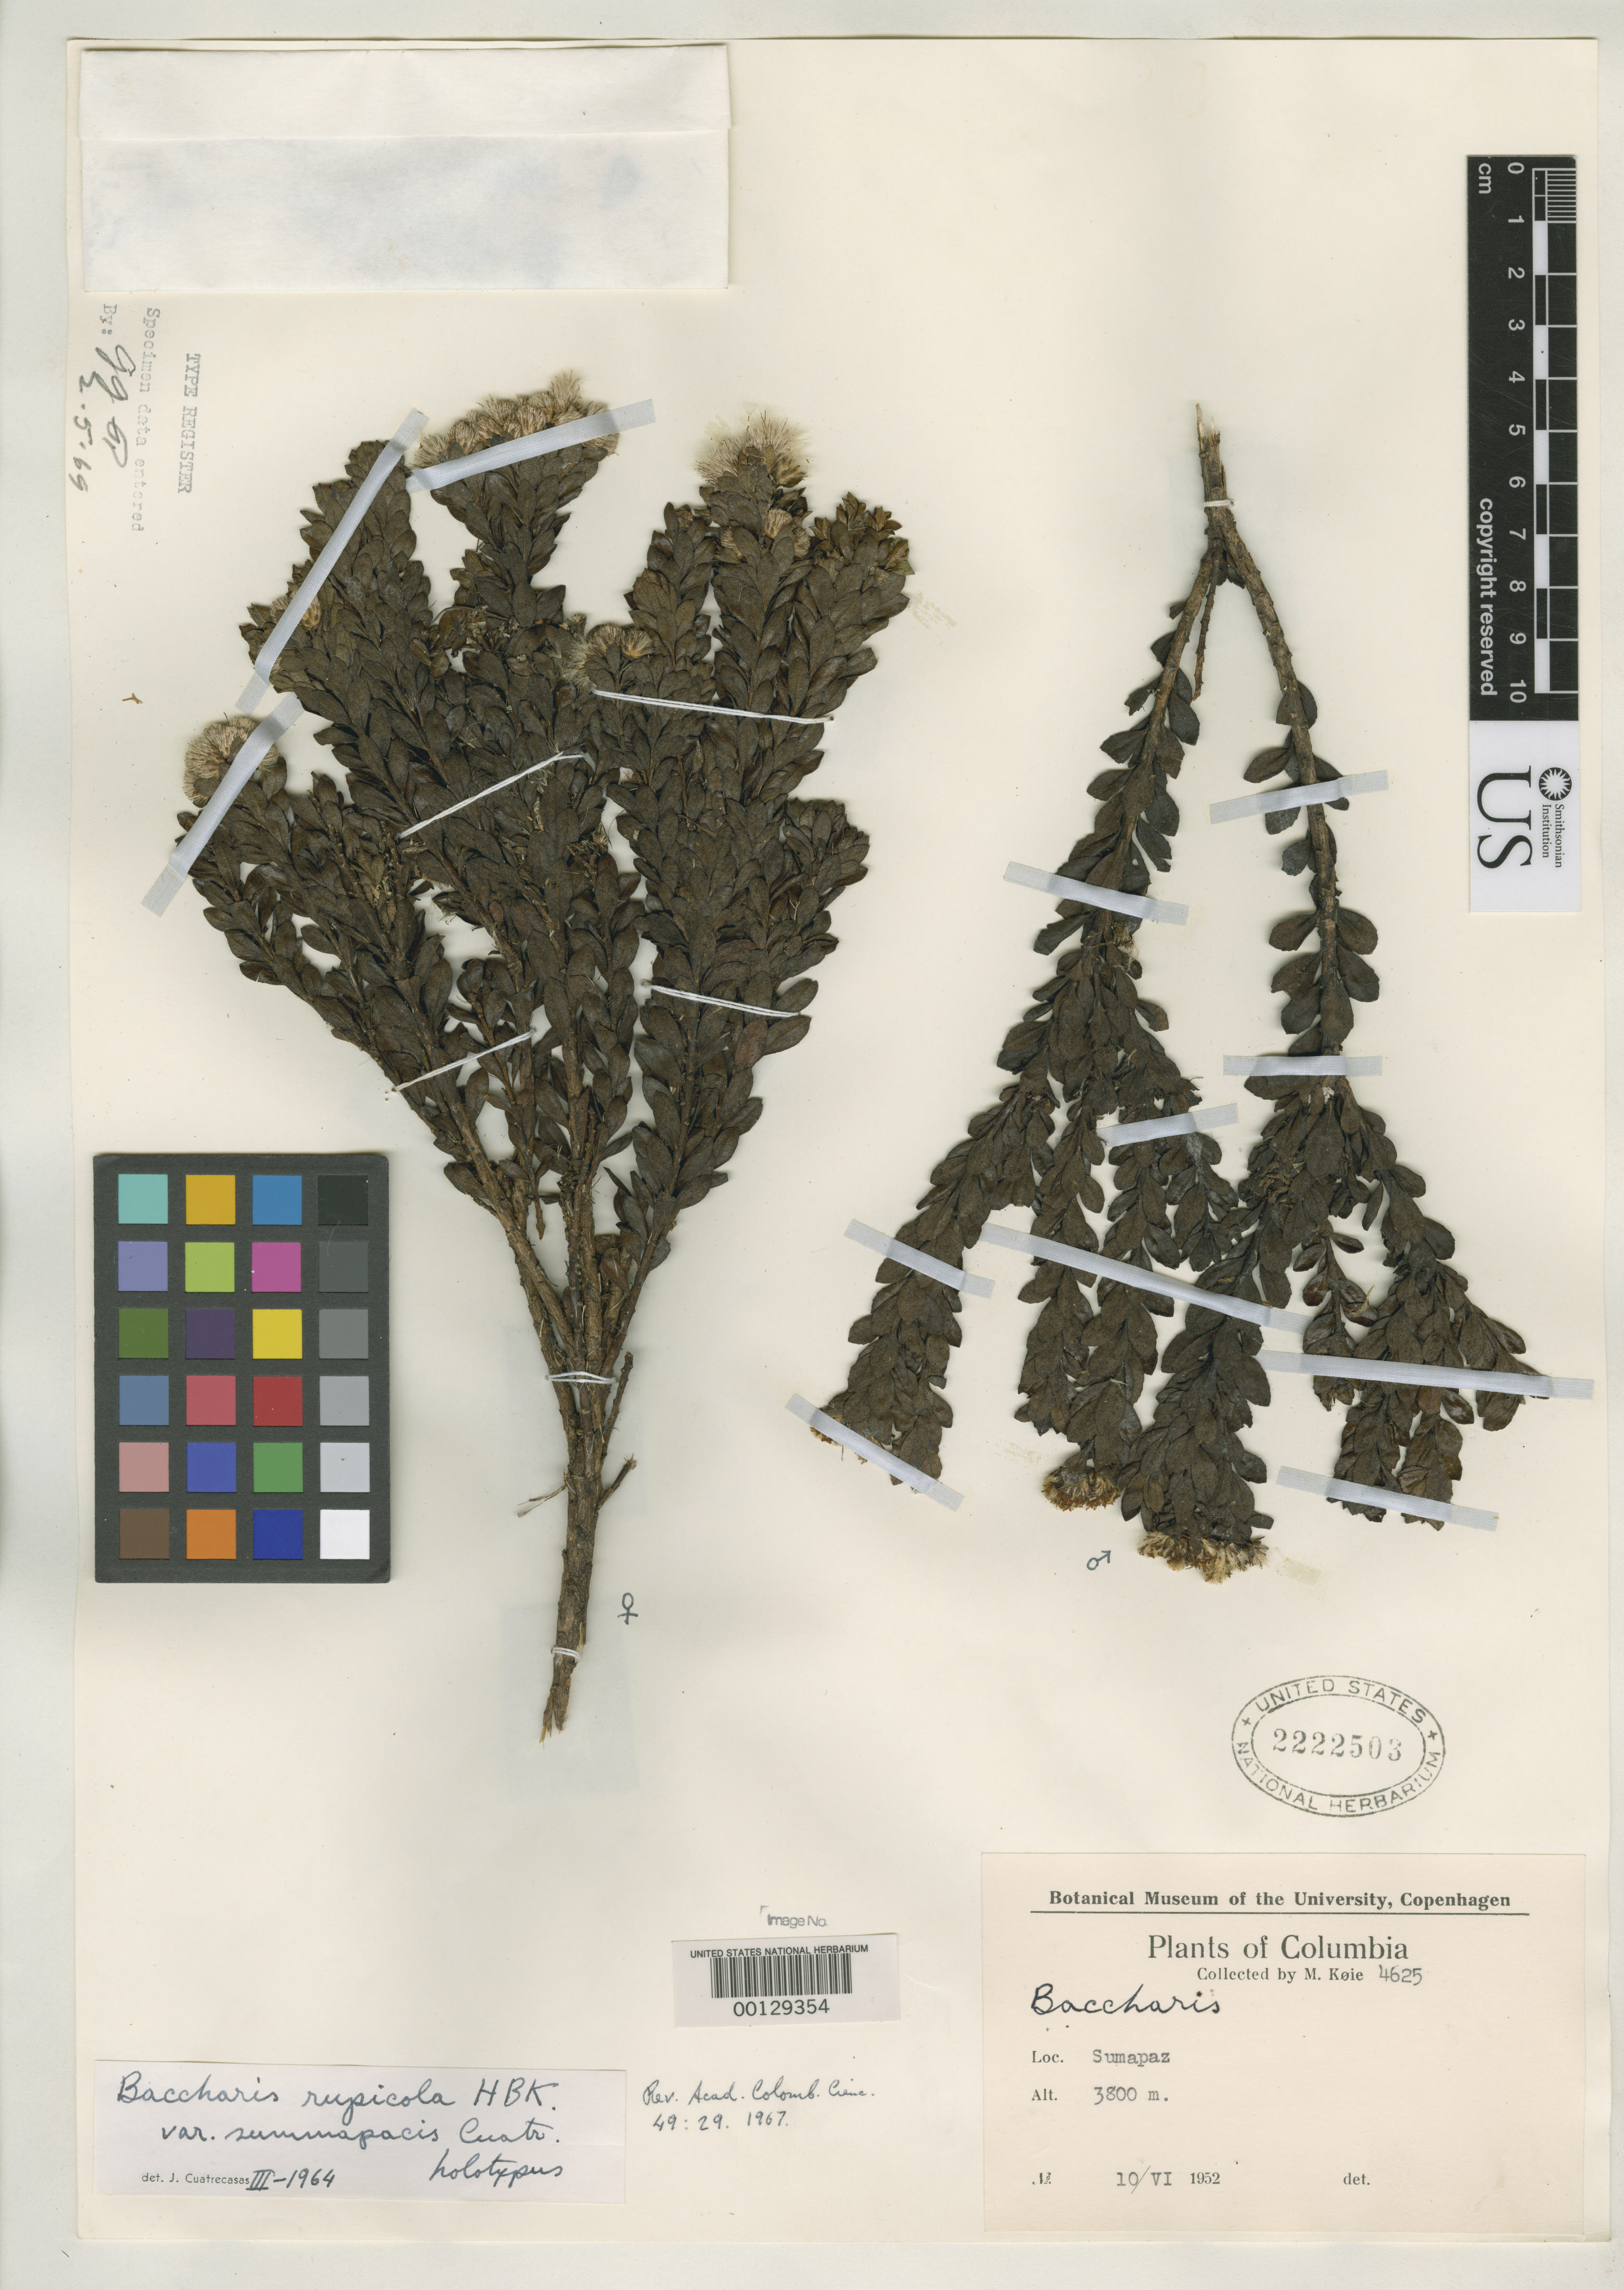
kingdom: Plantae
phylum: Tracheophyta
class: Magnoliopsida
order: Asterales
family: Asteraceae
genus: Baccharis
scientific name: Baccharis rupicola var. summapacis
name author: Cuatrec.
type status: Holotype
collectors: M. Koje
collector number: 4625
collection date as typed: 10 Jun 1952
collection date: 1952-06-10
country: Colombia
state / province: Cundinamarca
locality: Sumapaz.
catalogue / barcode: US 2222503